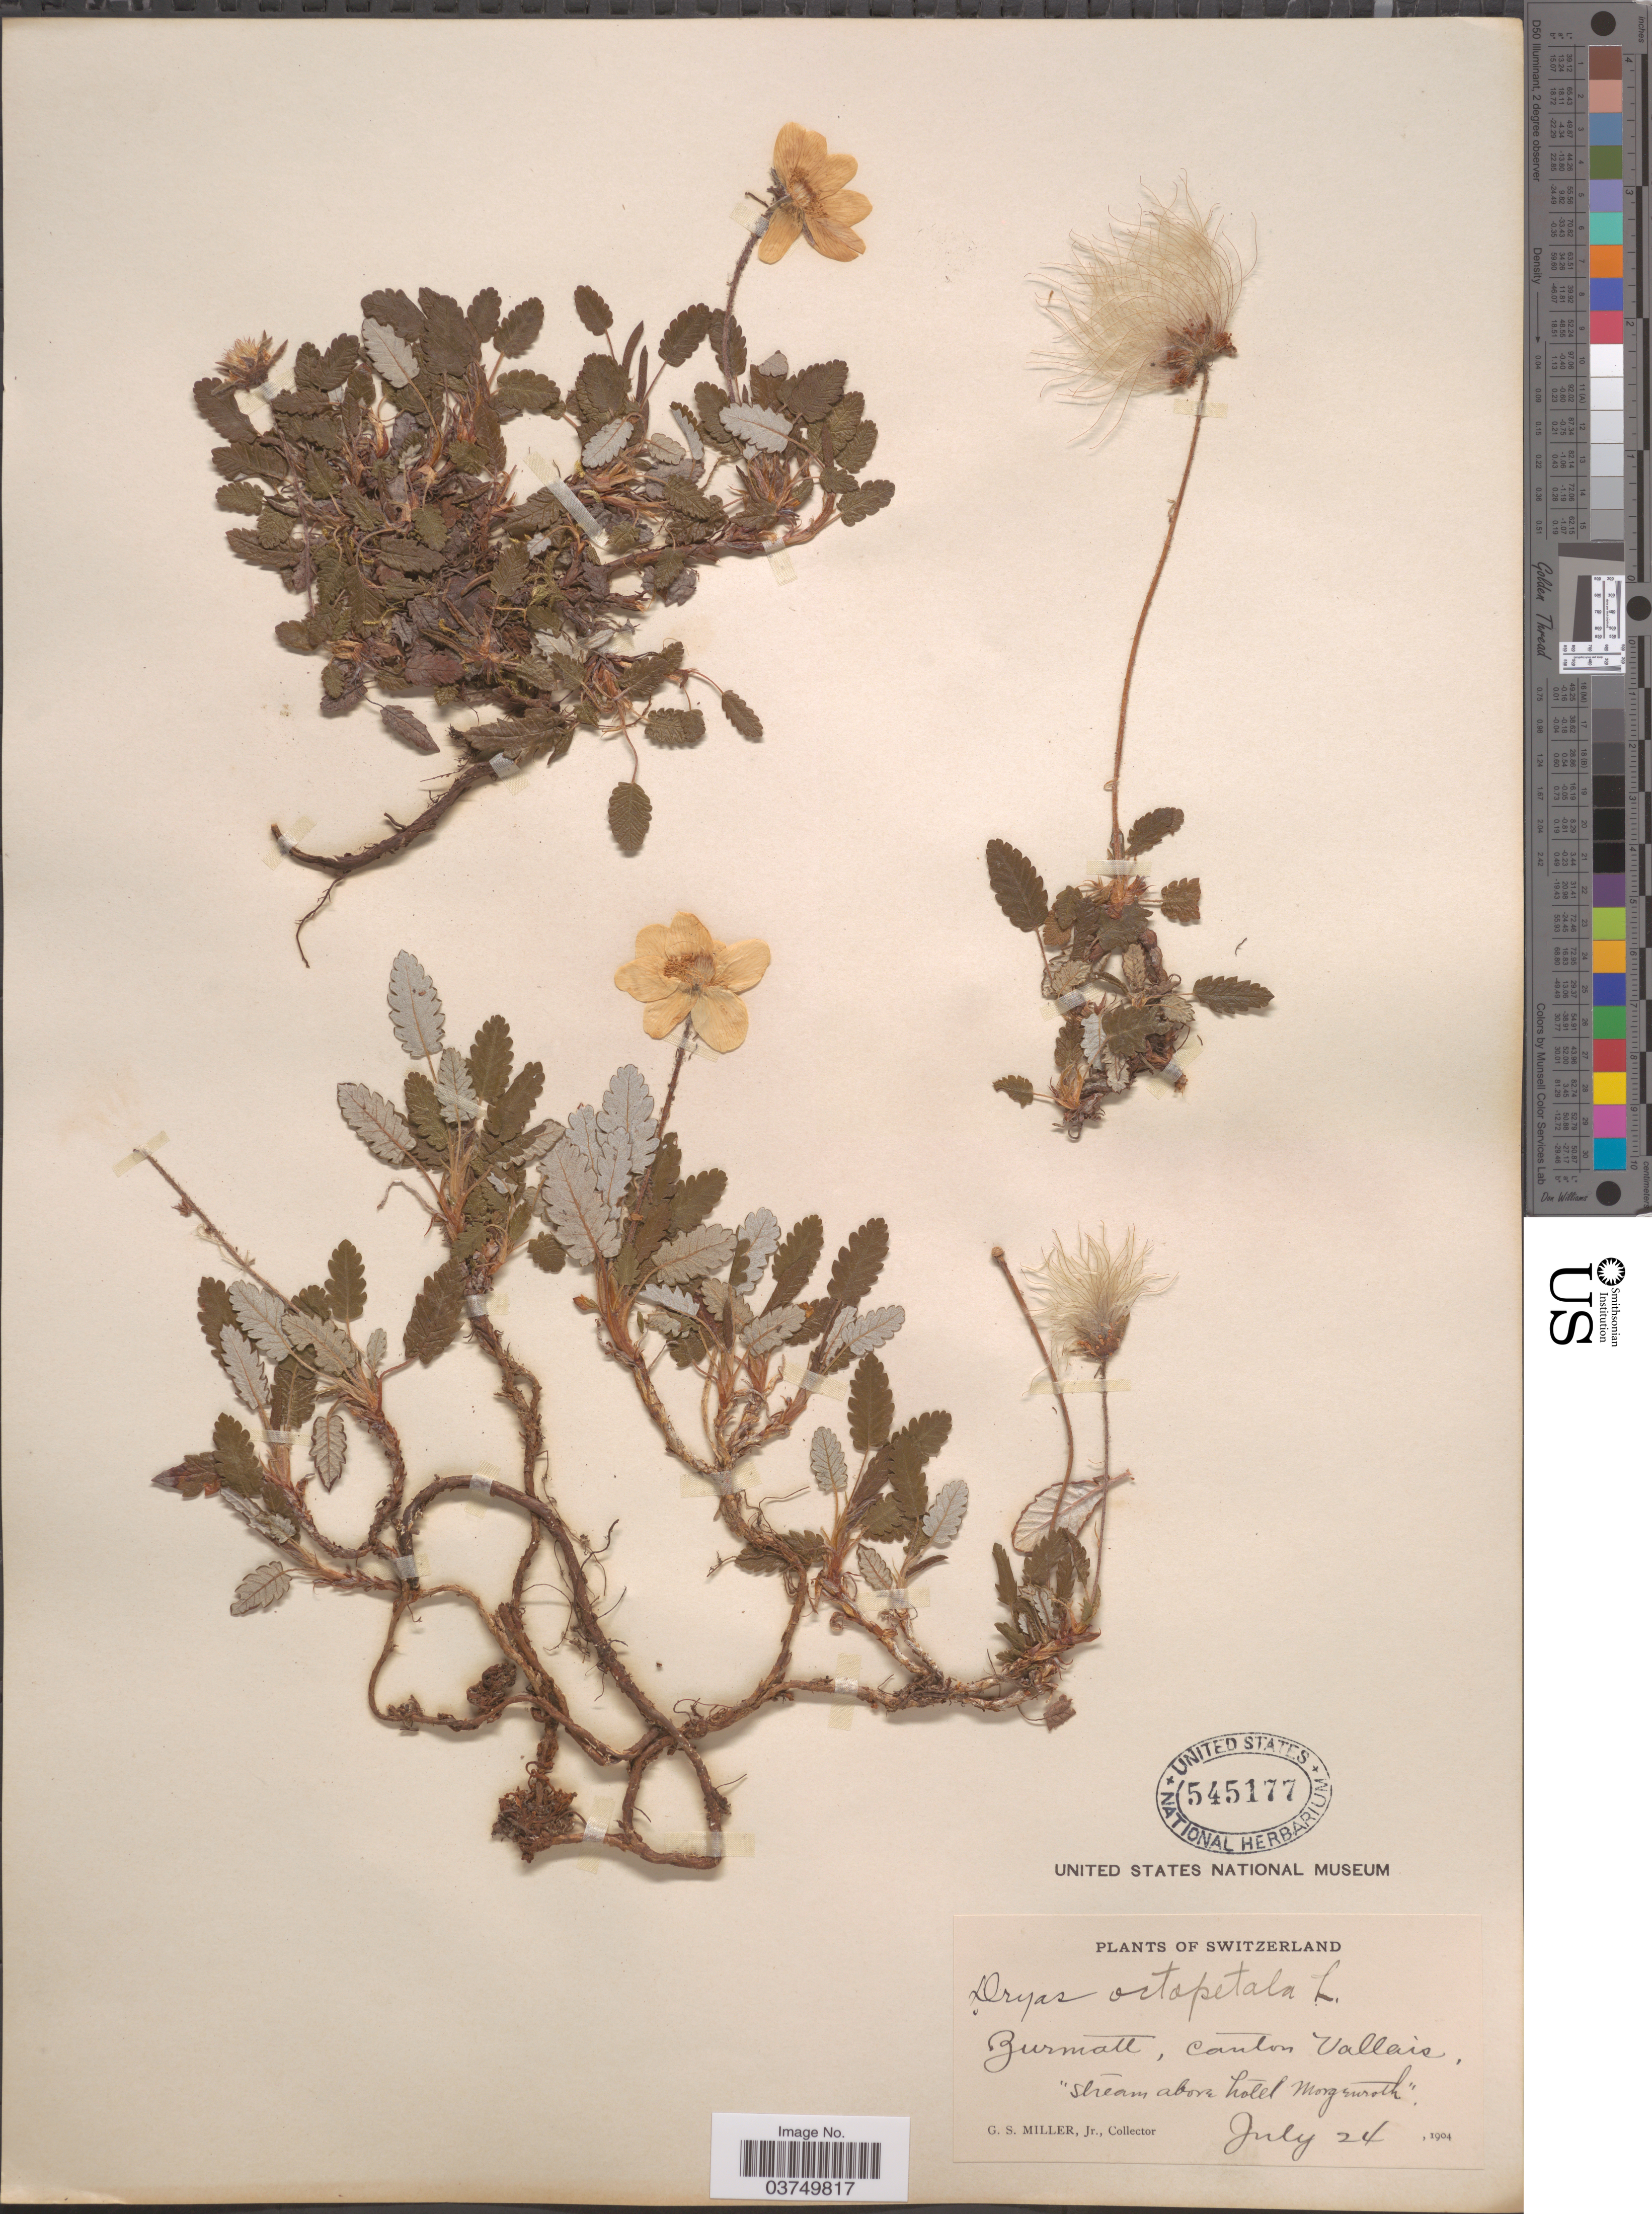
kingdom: Plantae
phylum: Tracheophyta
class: Magnoliopsida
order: Rosales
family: Rosaceae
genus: Dryas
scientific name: Dryas octopetala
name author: L.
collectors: G. S. Miller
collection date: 1904-07-24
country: Switzerland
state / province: Valais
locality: Zurmatt, canton Vallais. 'Stream above hotel Morgenroth'.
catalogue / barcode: US 545177